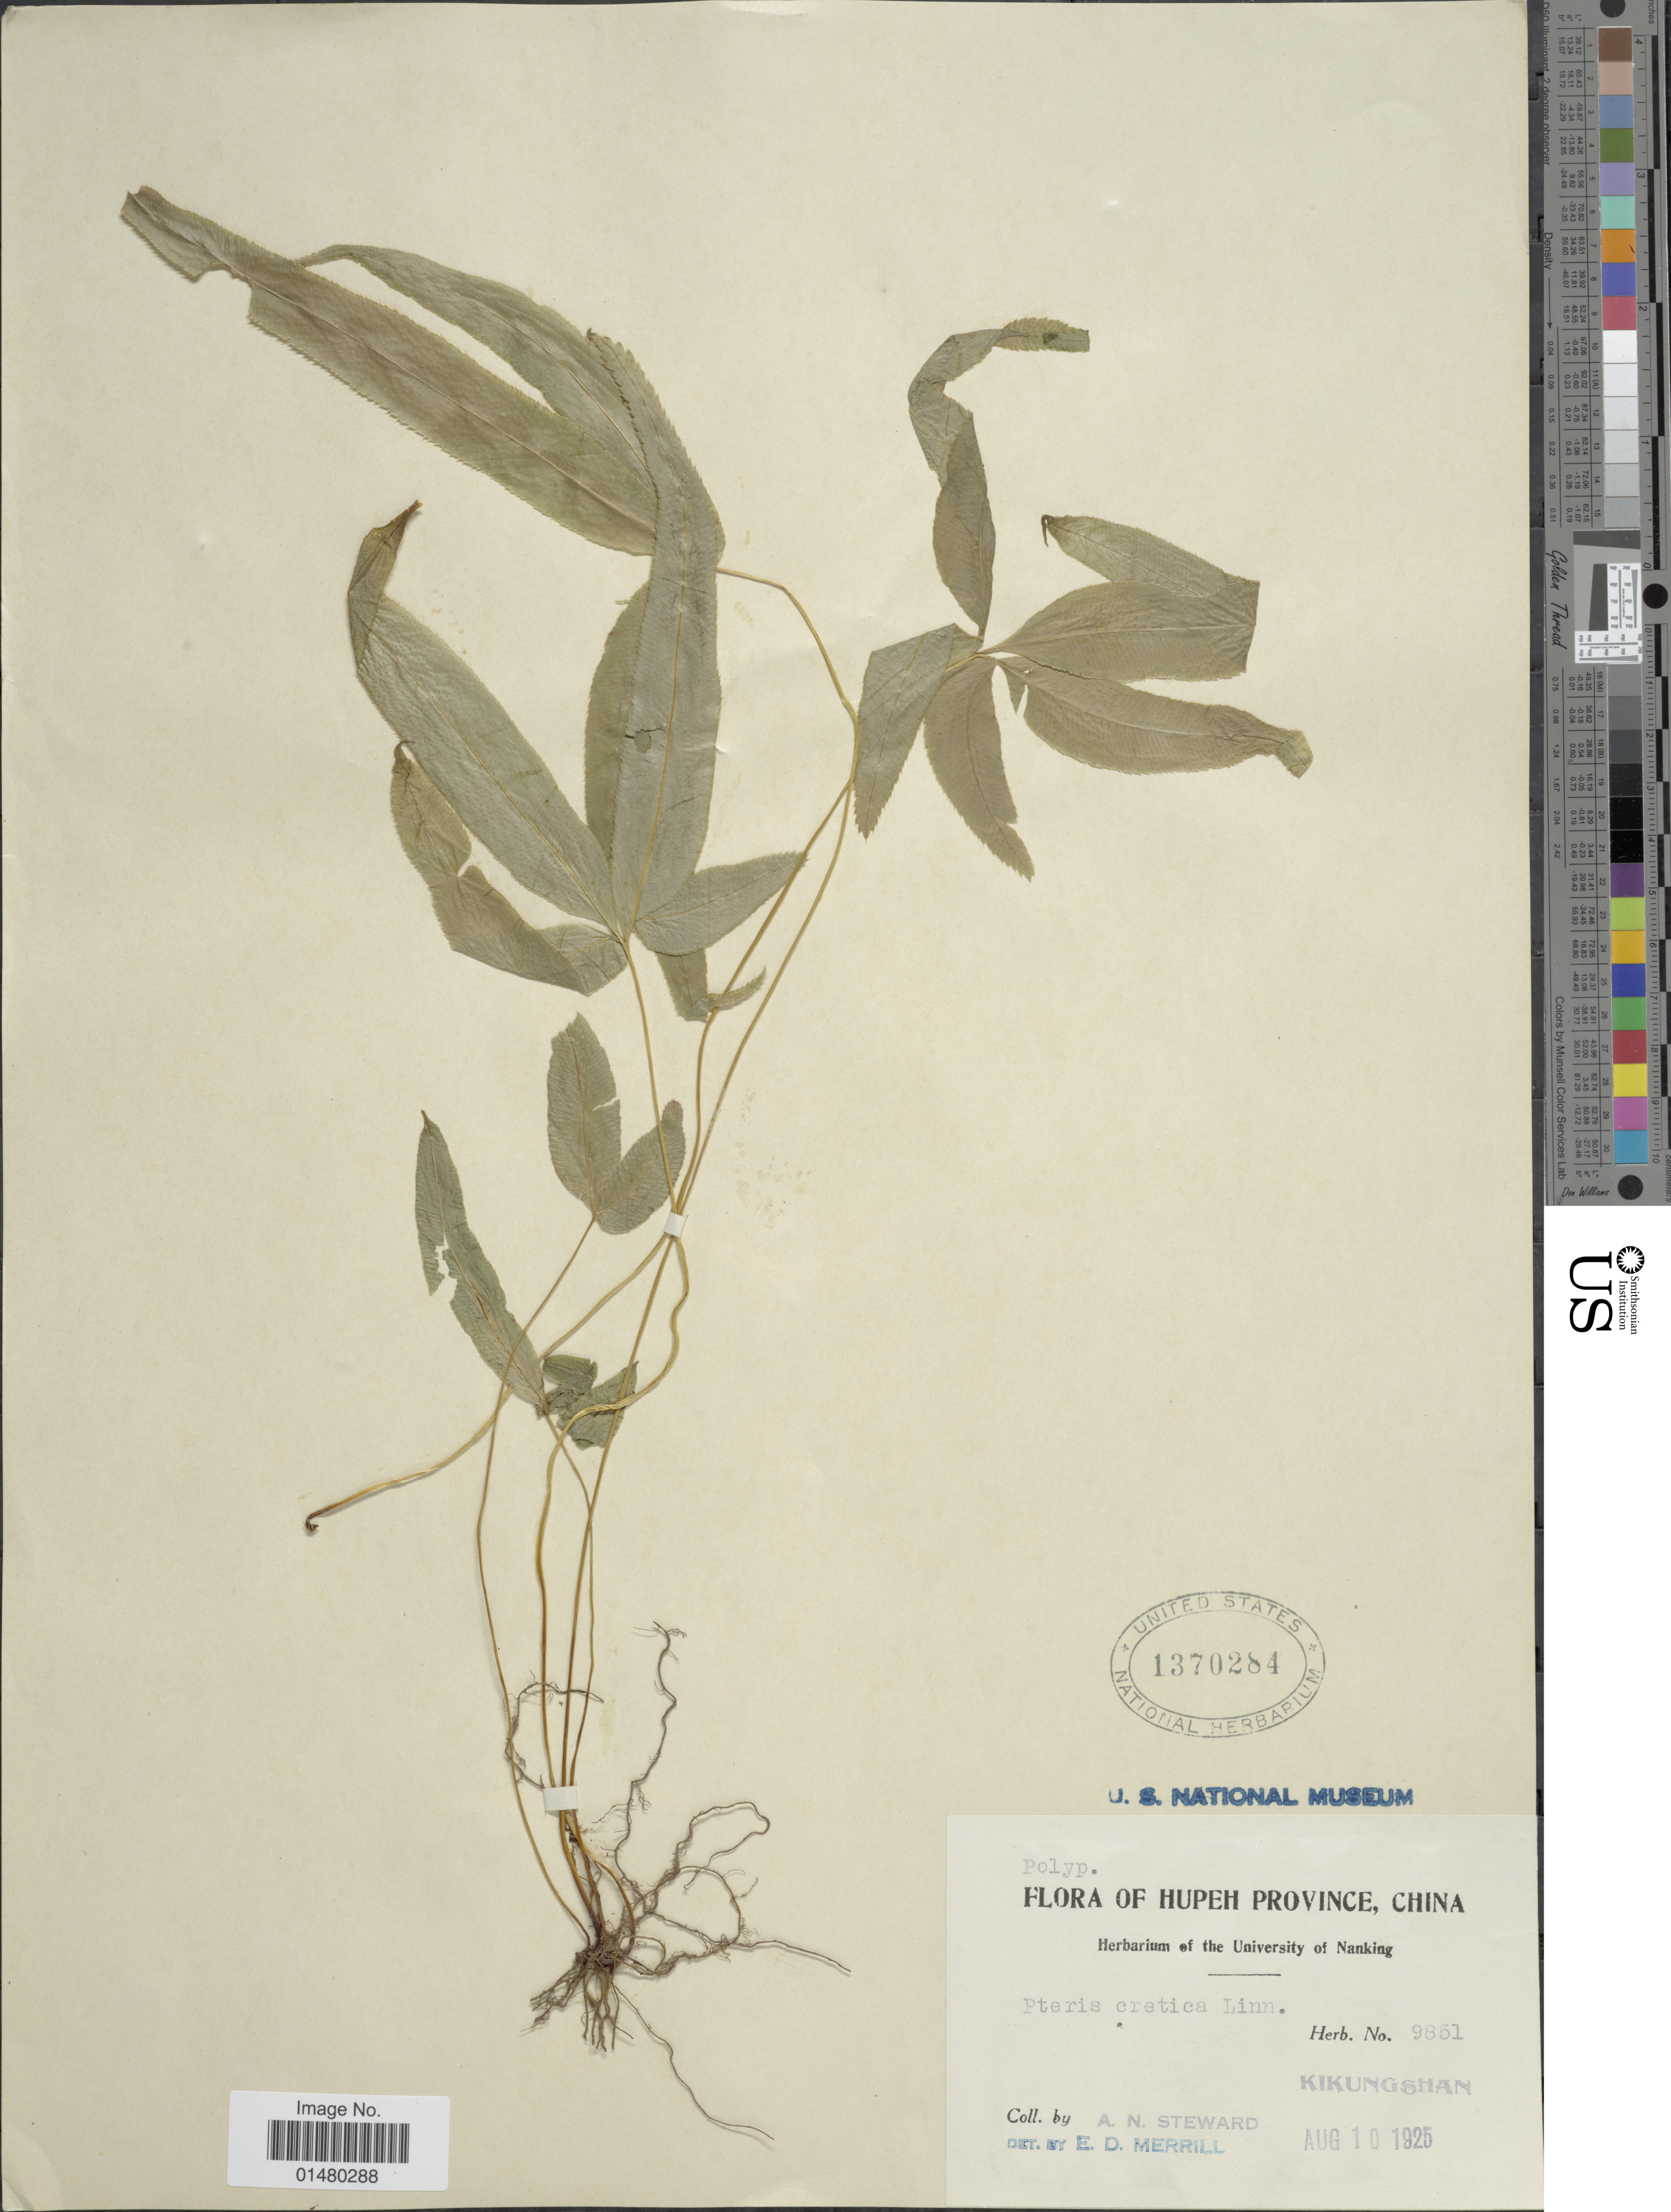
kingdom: Plantae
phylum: Tracheophyta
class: Polypodiopsida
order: Polypodiales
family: Pteridaceae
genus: Pteris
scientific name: Pteris cretica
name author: L.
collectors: A. N. Steward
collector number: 9851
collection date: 1925-08-10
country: China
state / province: Hubei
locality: Hupeh province, Kikungshan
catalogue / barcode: US 1370284